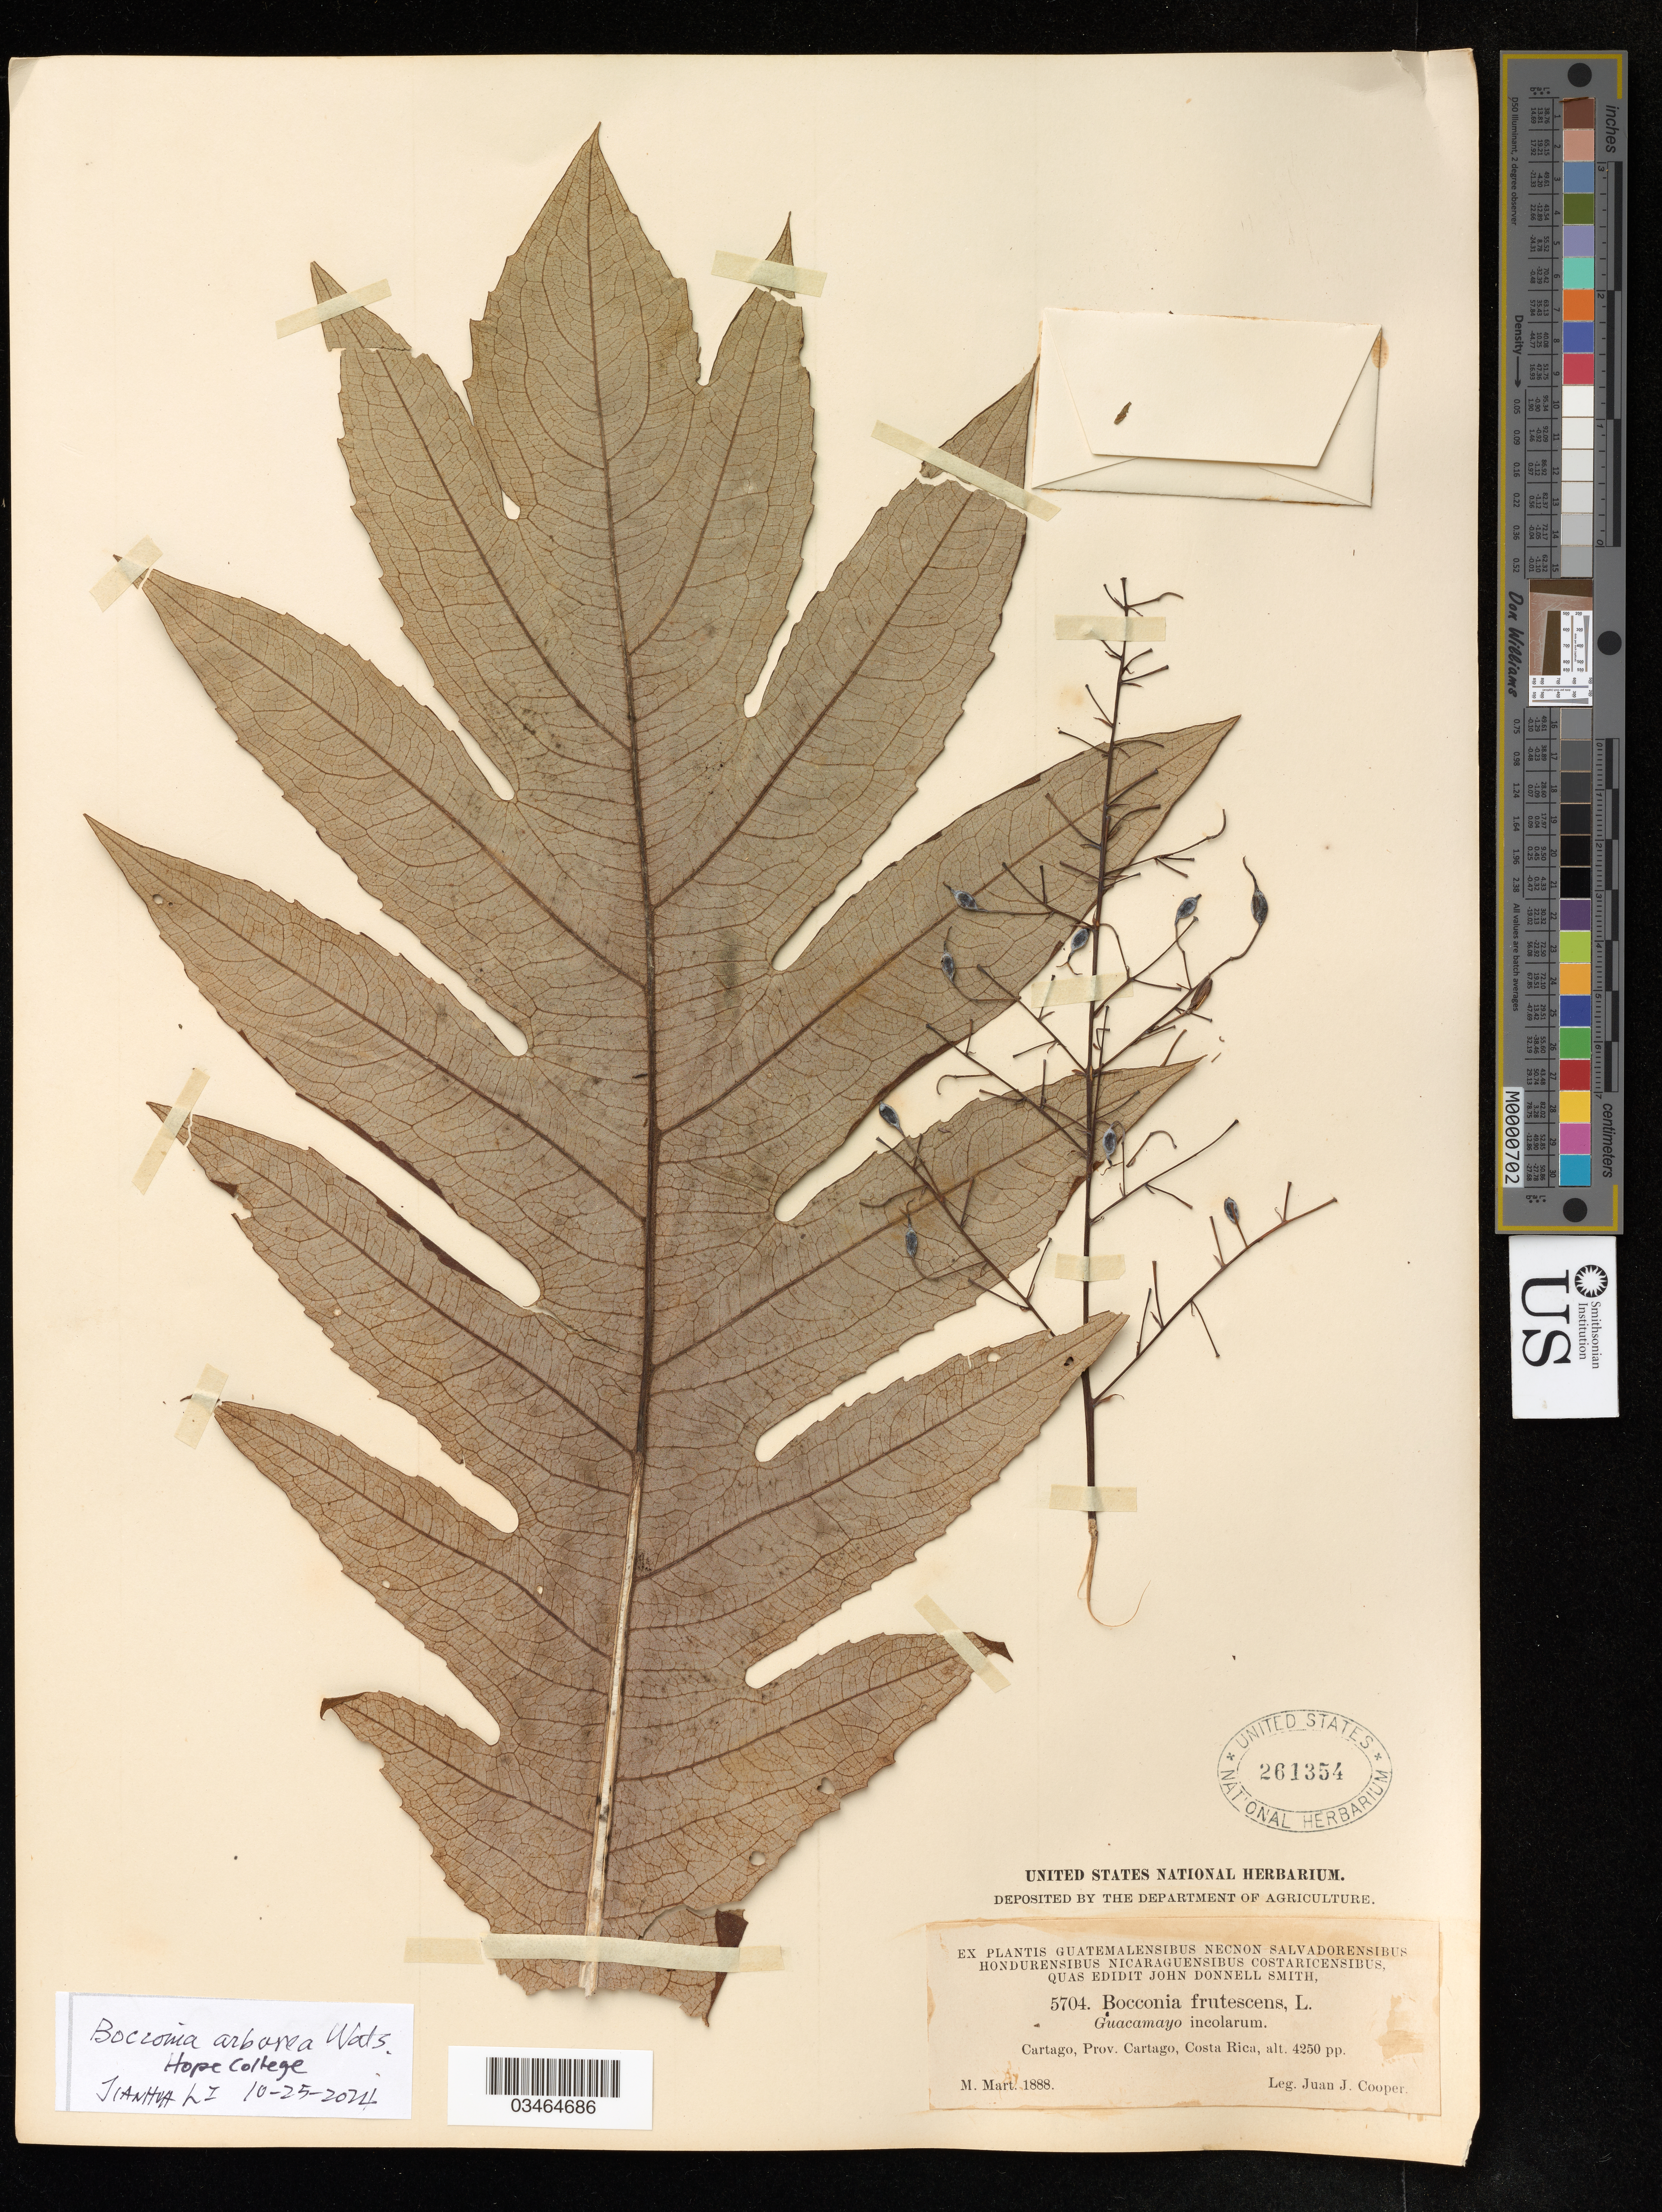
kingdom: Plantae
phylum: Tracheophyta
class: Magnoliopsida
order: Ranunculales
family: Papaveraceae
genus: Bocconia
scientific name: Bocconia arborea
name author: S. Watson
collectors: J. Cooper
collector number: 5704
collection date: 1888-03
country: Costa Rica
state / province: Cartago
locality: Prov. Cartago.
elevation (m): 1295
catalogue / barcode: US 261354